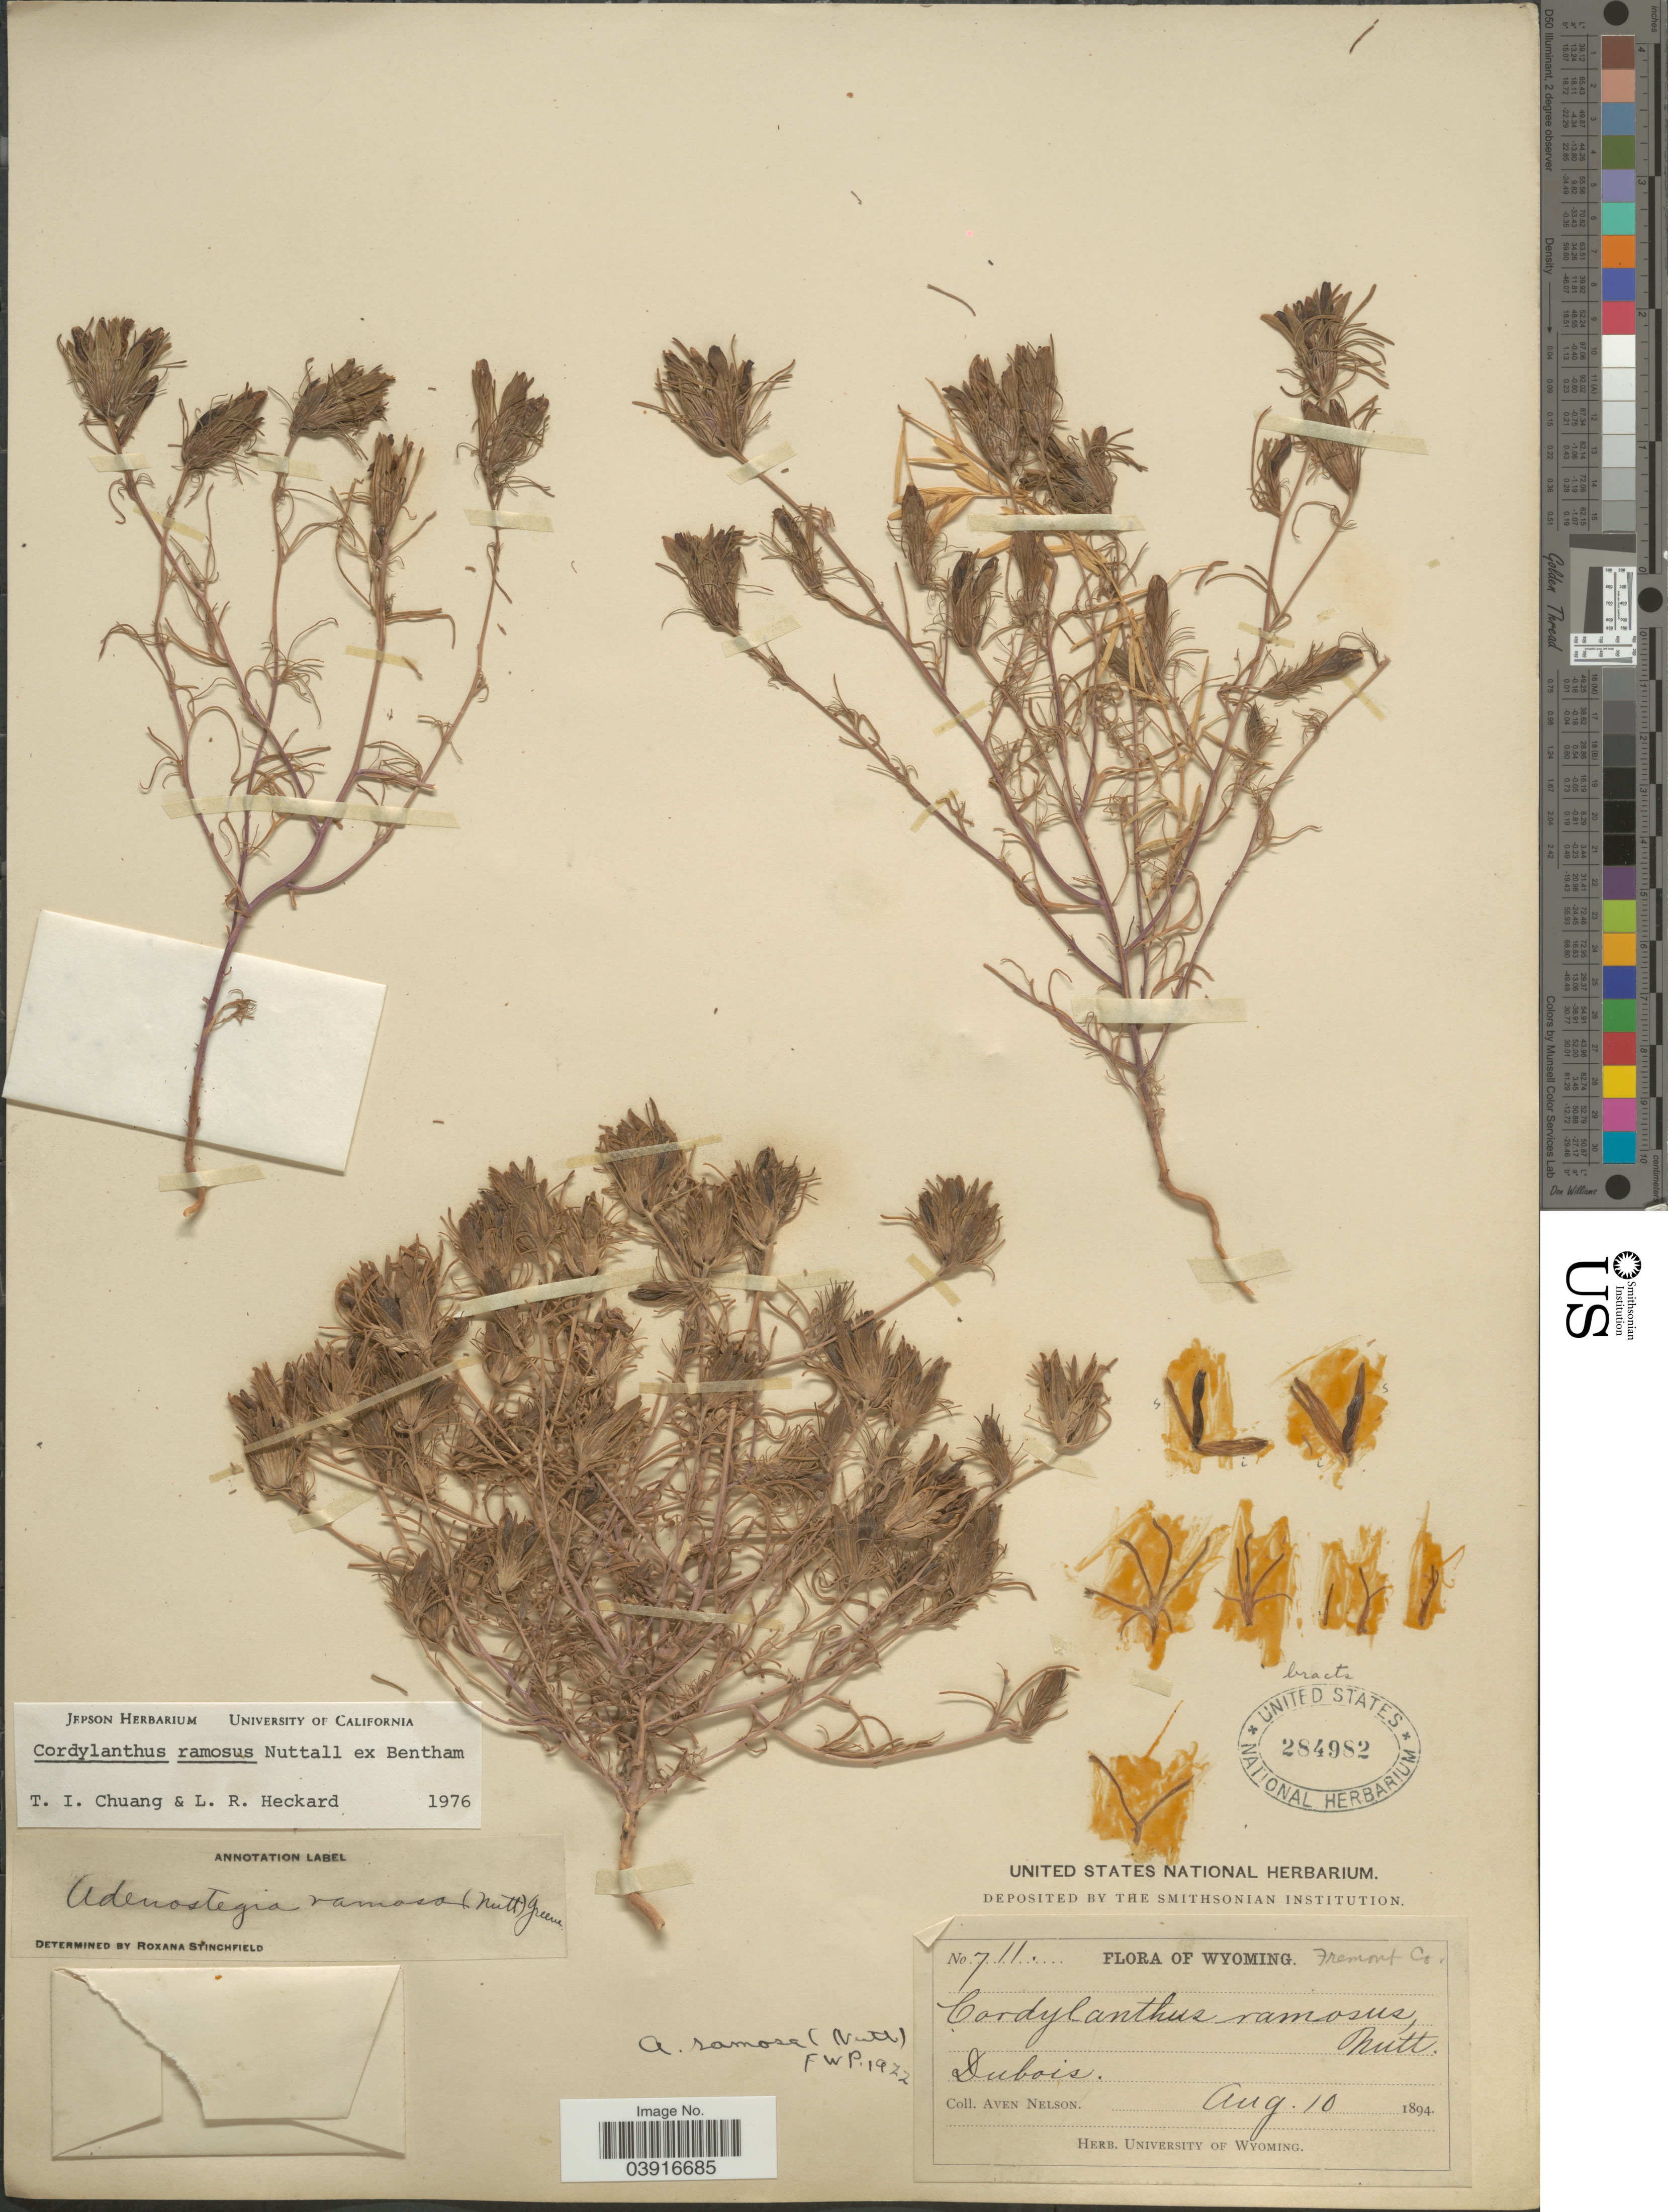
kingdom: Plantae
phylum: Tracheophyta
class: Magnoliopsida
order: Lamiales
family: Orobanchaceae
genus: Cordylanthus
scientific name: Cordylanthus ramosus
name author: Nutt. ex Benth.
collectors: A. Nelson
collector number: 711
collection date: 1894-08-10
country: United States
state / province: Wyoming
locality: Fremont Co. Dubois.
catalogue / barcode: US 284982